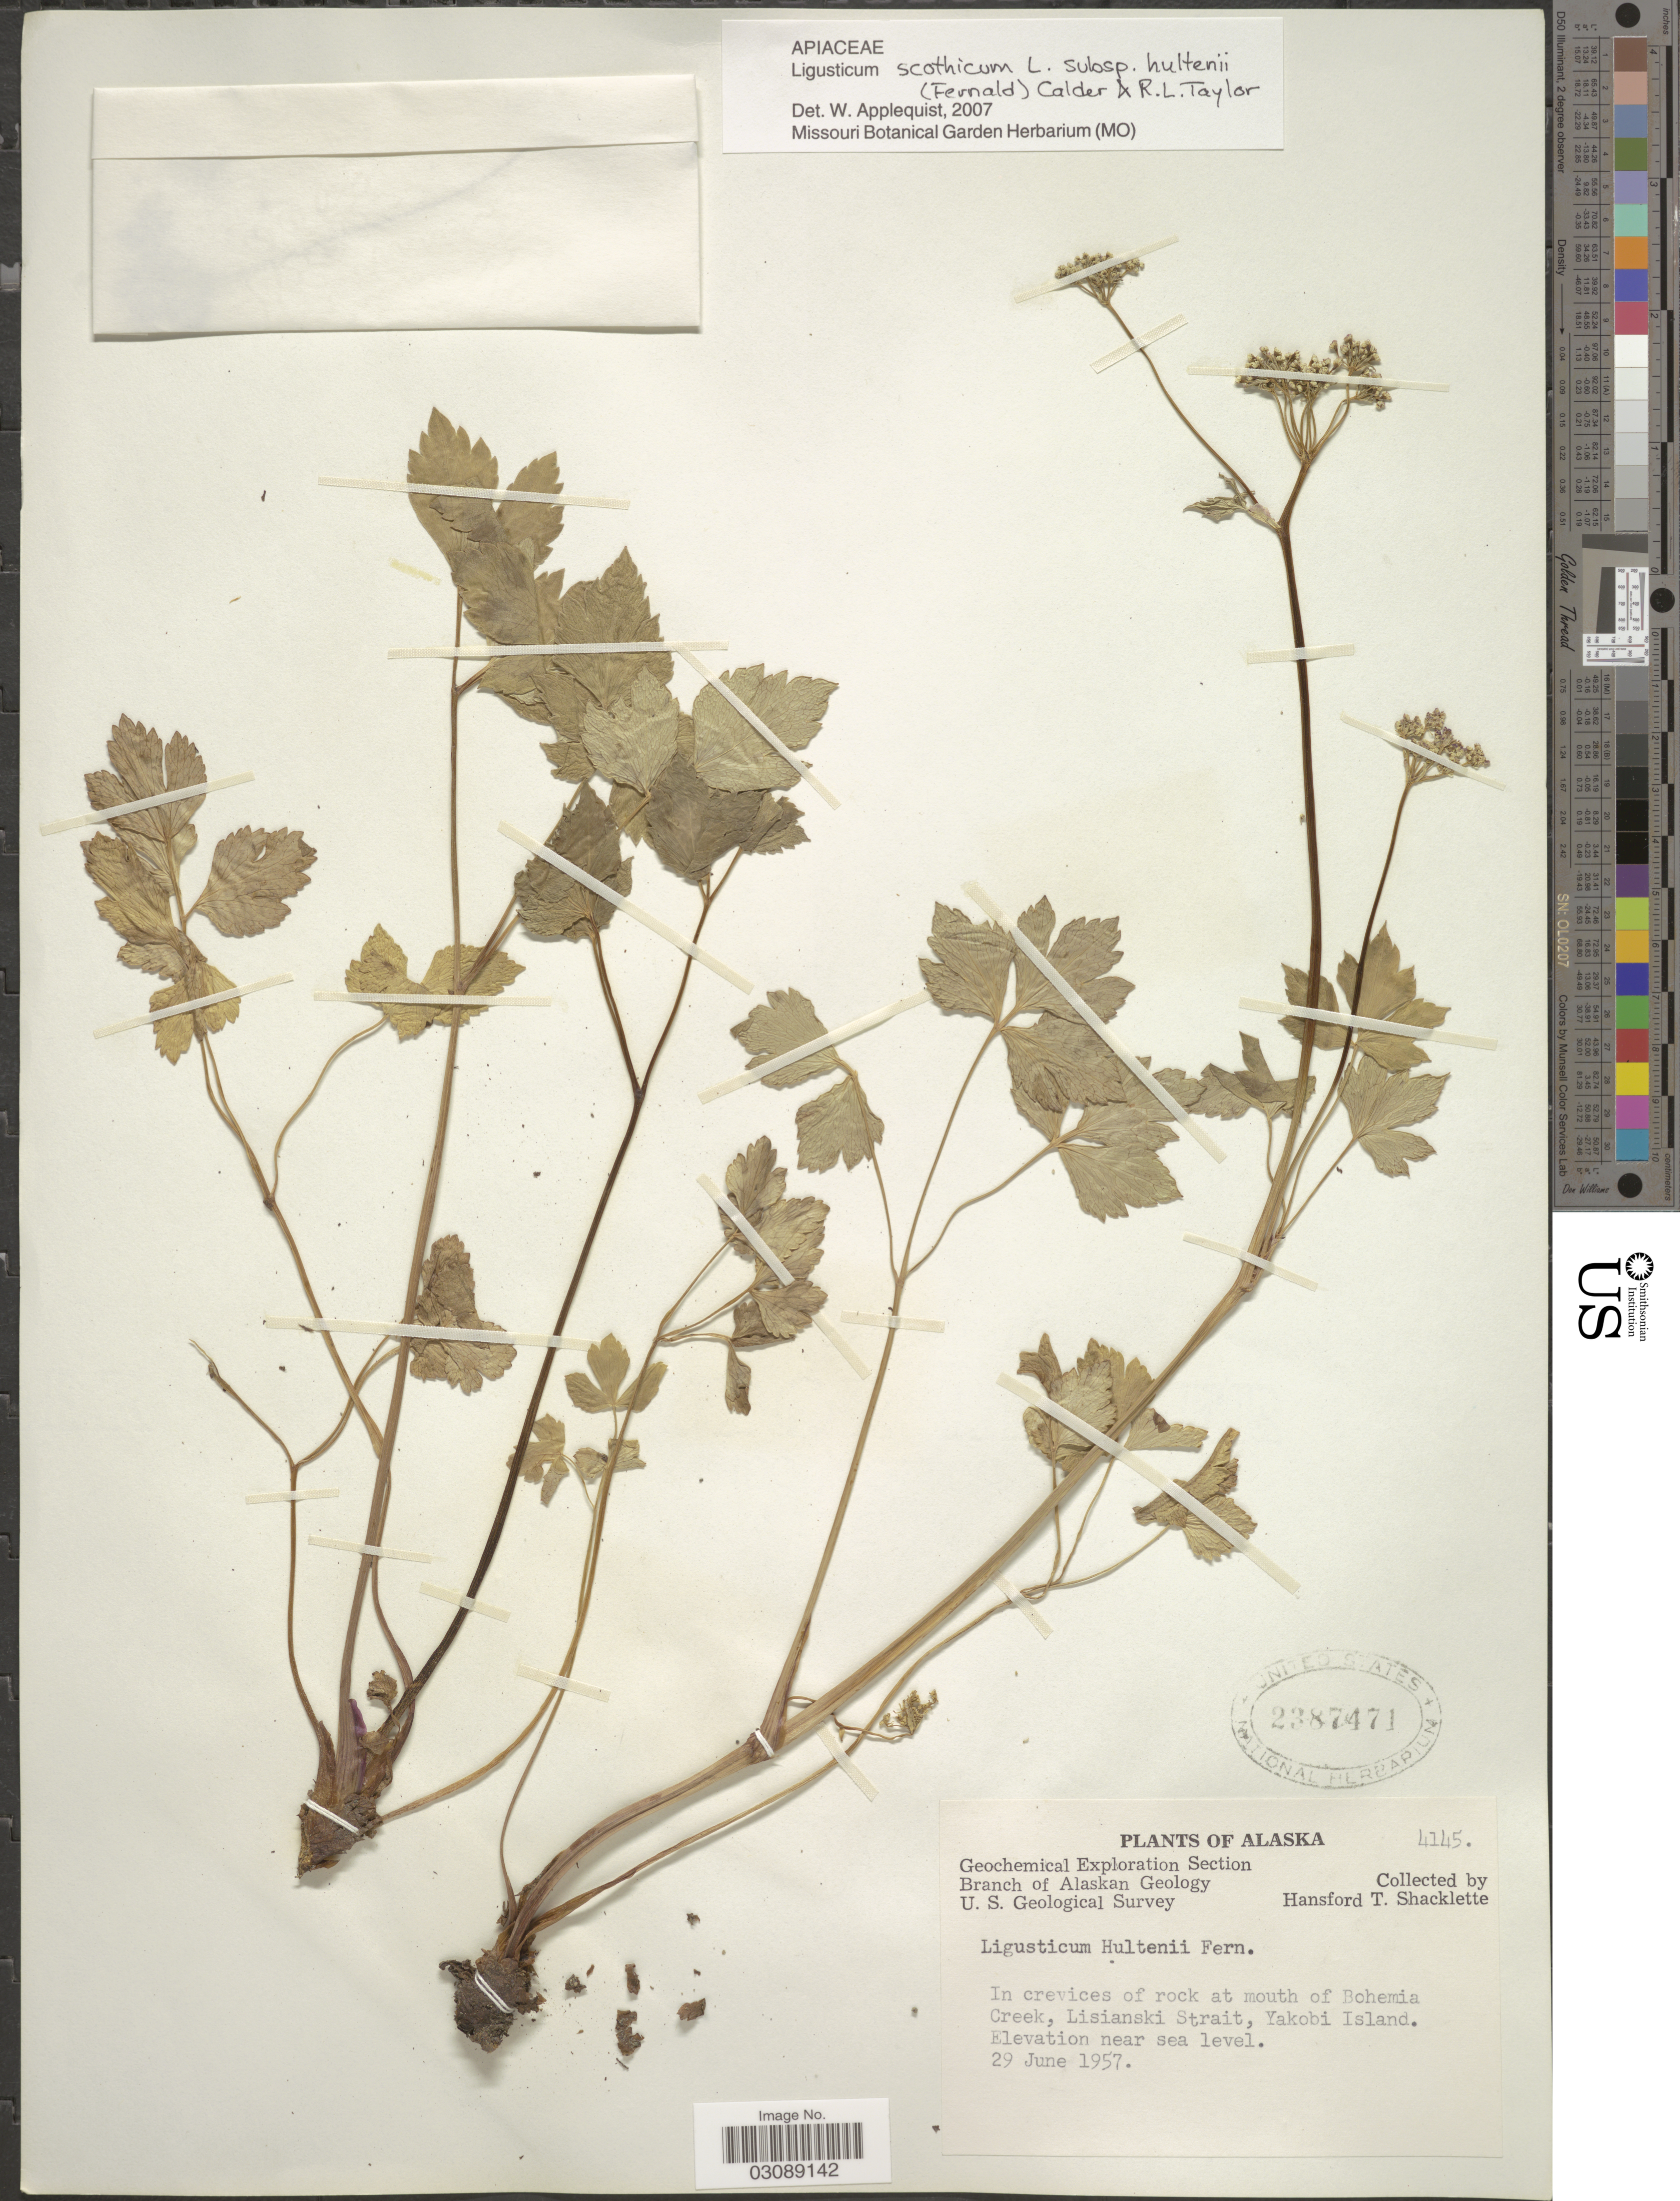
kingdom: Plantae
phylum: Tracheophyta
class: Magnoliopsida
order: Apiales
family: Apiaceae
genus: Ligusticum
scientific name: Ligusticum scoticum subsp. hultenii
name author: (Fernald) Calder & Roy L. Taylor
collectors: H. Shacklette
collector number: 4145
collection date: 1957-06-29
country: United States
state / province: Alaska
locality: In crevices of rock at mouth of Bohemia Creek, Lisianski Strait, Yakobi Island.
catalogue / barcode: US 2387471